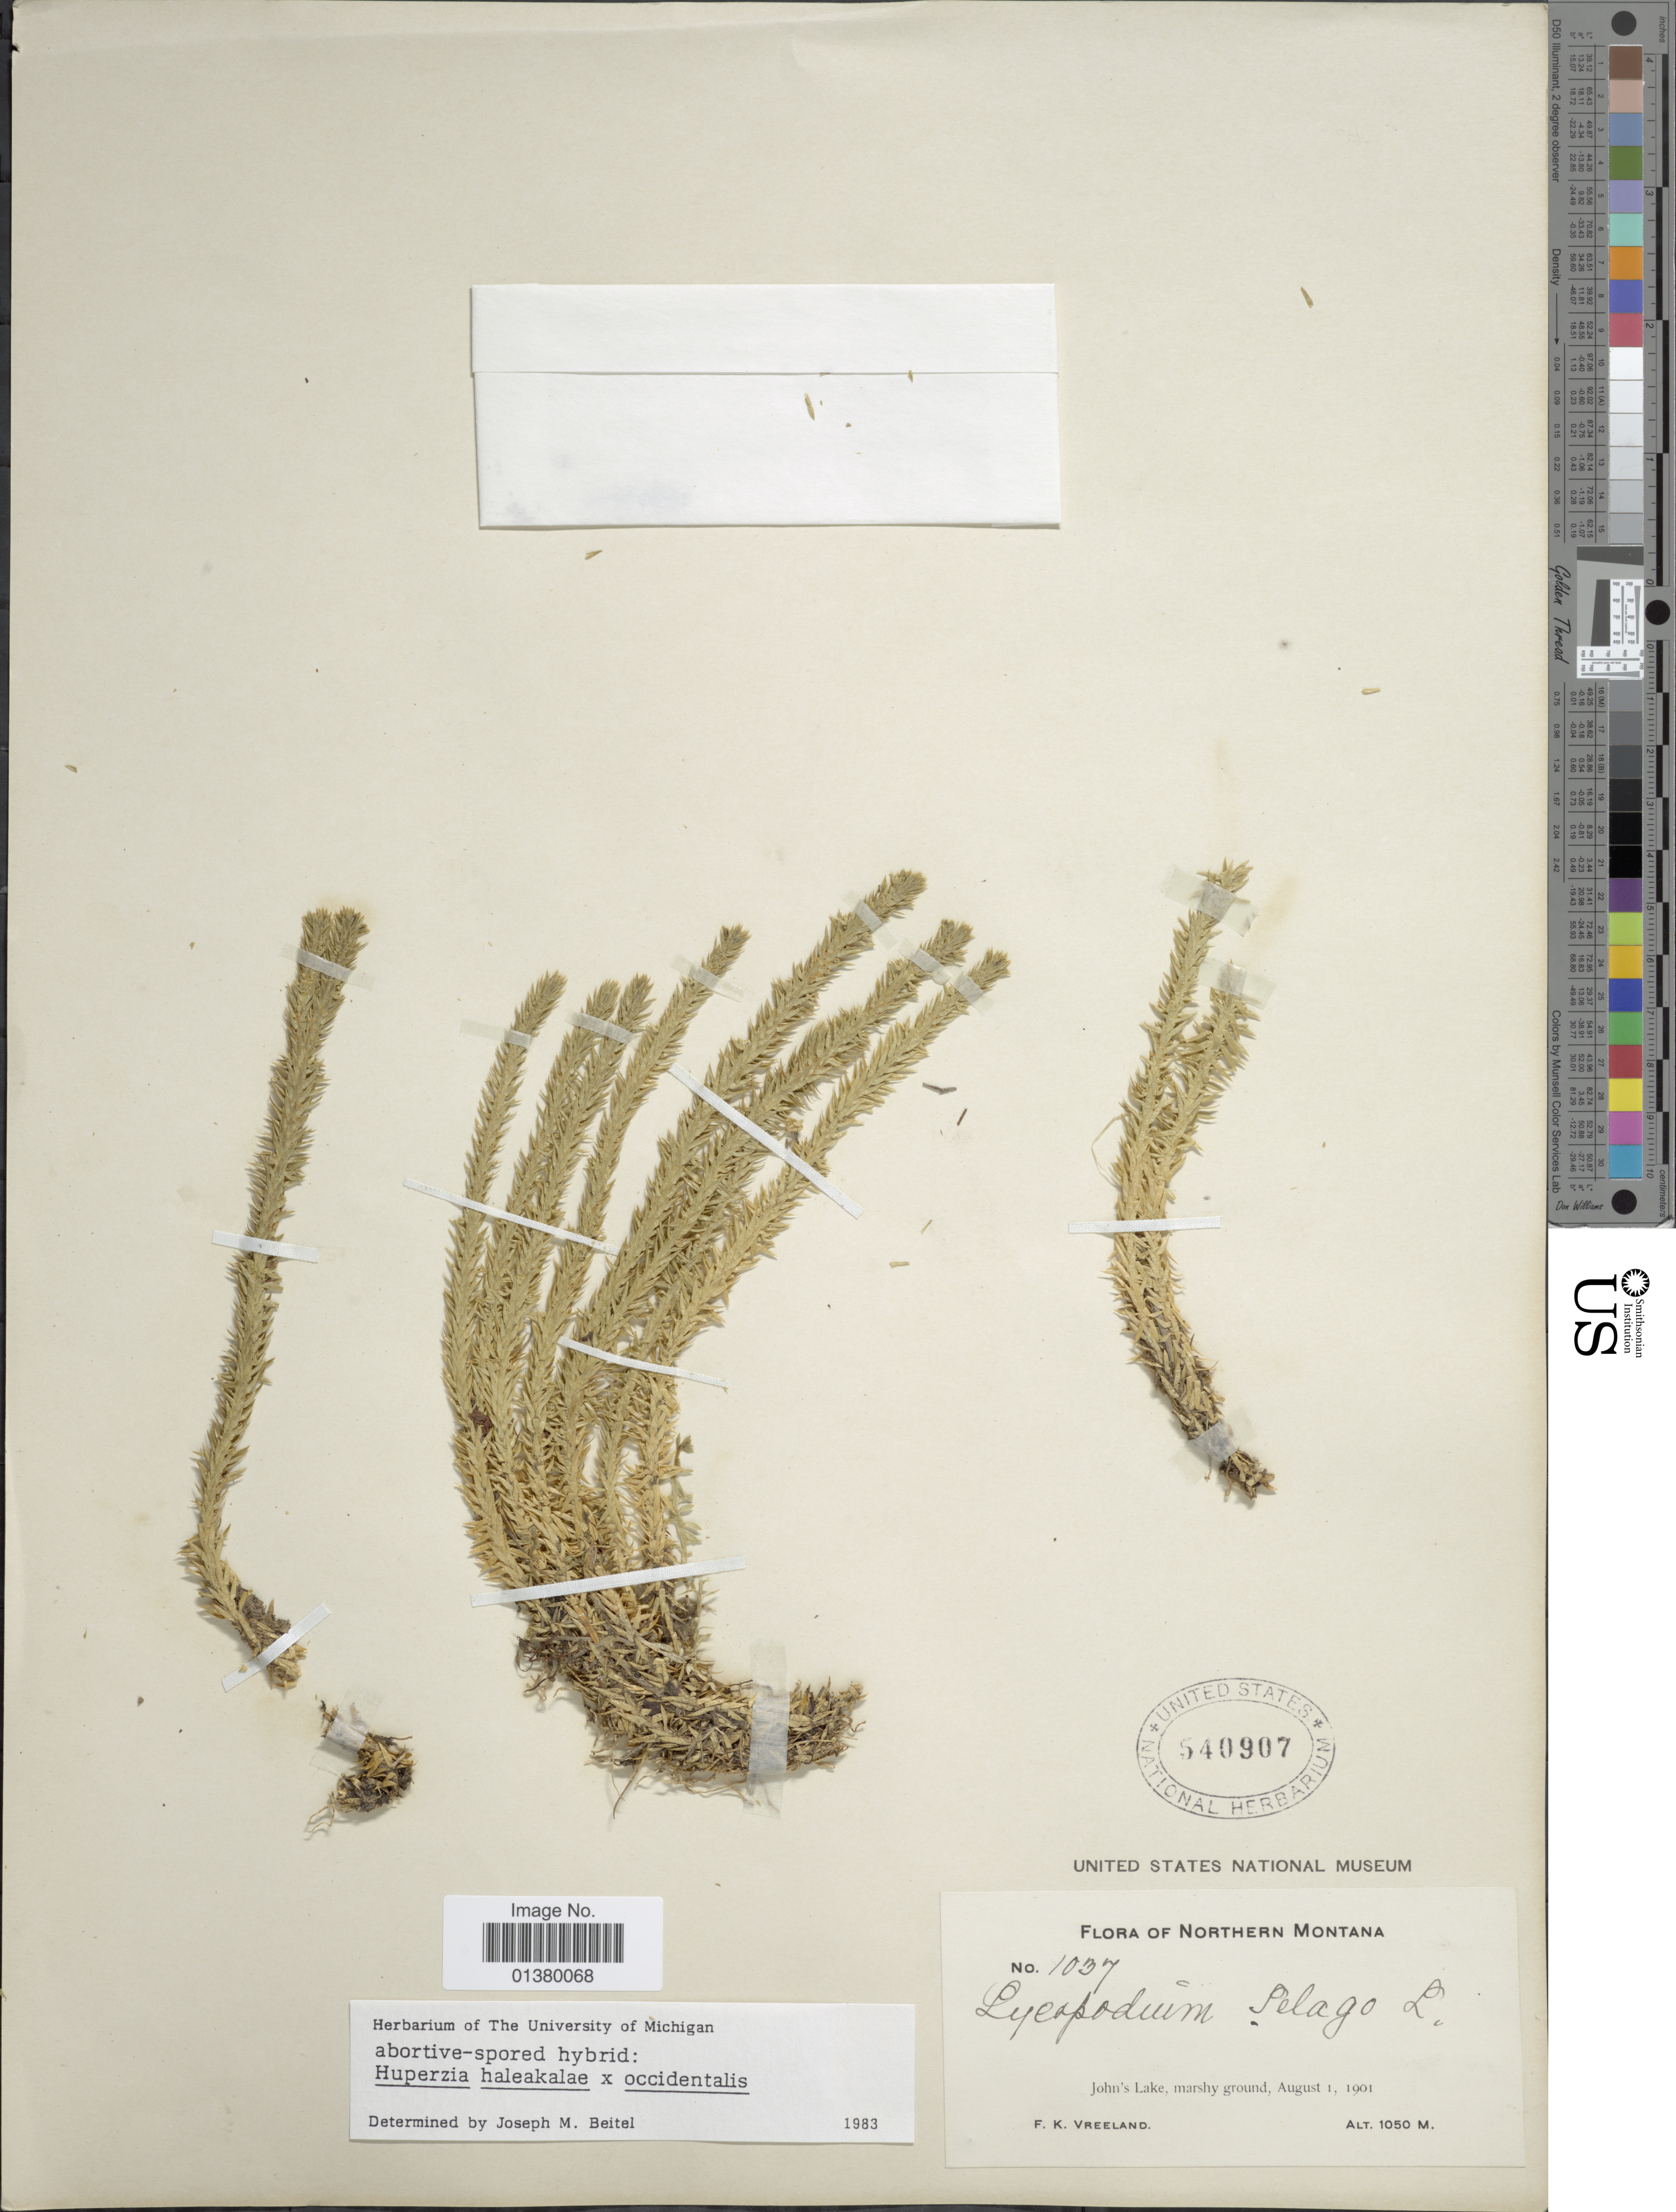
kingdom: Plantae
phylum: Tracheophyta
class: Lycopodiopsida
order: Lycopodiales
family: Lycopodiaceae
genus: Huperzia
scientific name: Huperzia haleakalae x H. occidentalis (Clute) Kartesz & Gandhi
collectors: F. Vreeland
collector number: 1037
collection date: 1901-08-01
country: United States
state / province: Montana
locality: Northern Montana, Joihn's Lake marshy ground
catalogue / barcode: US 540907